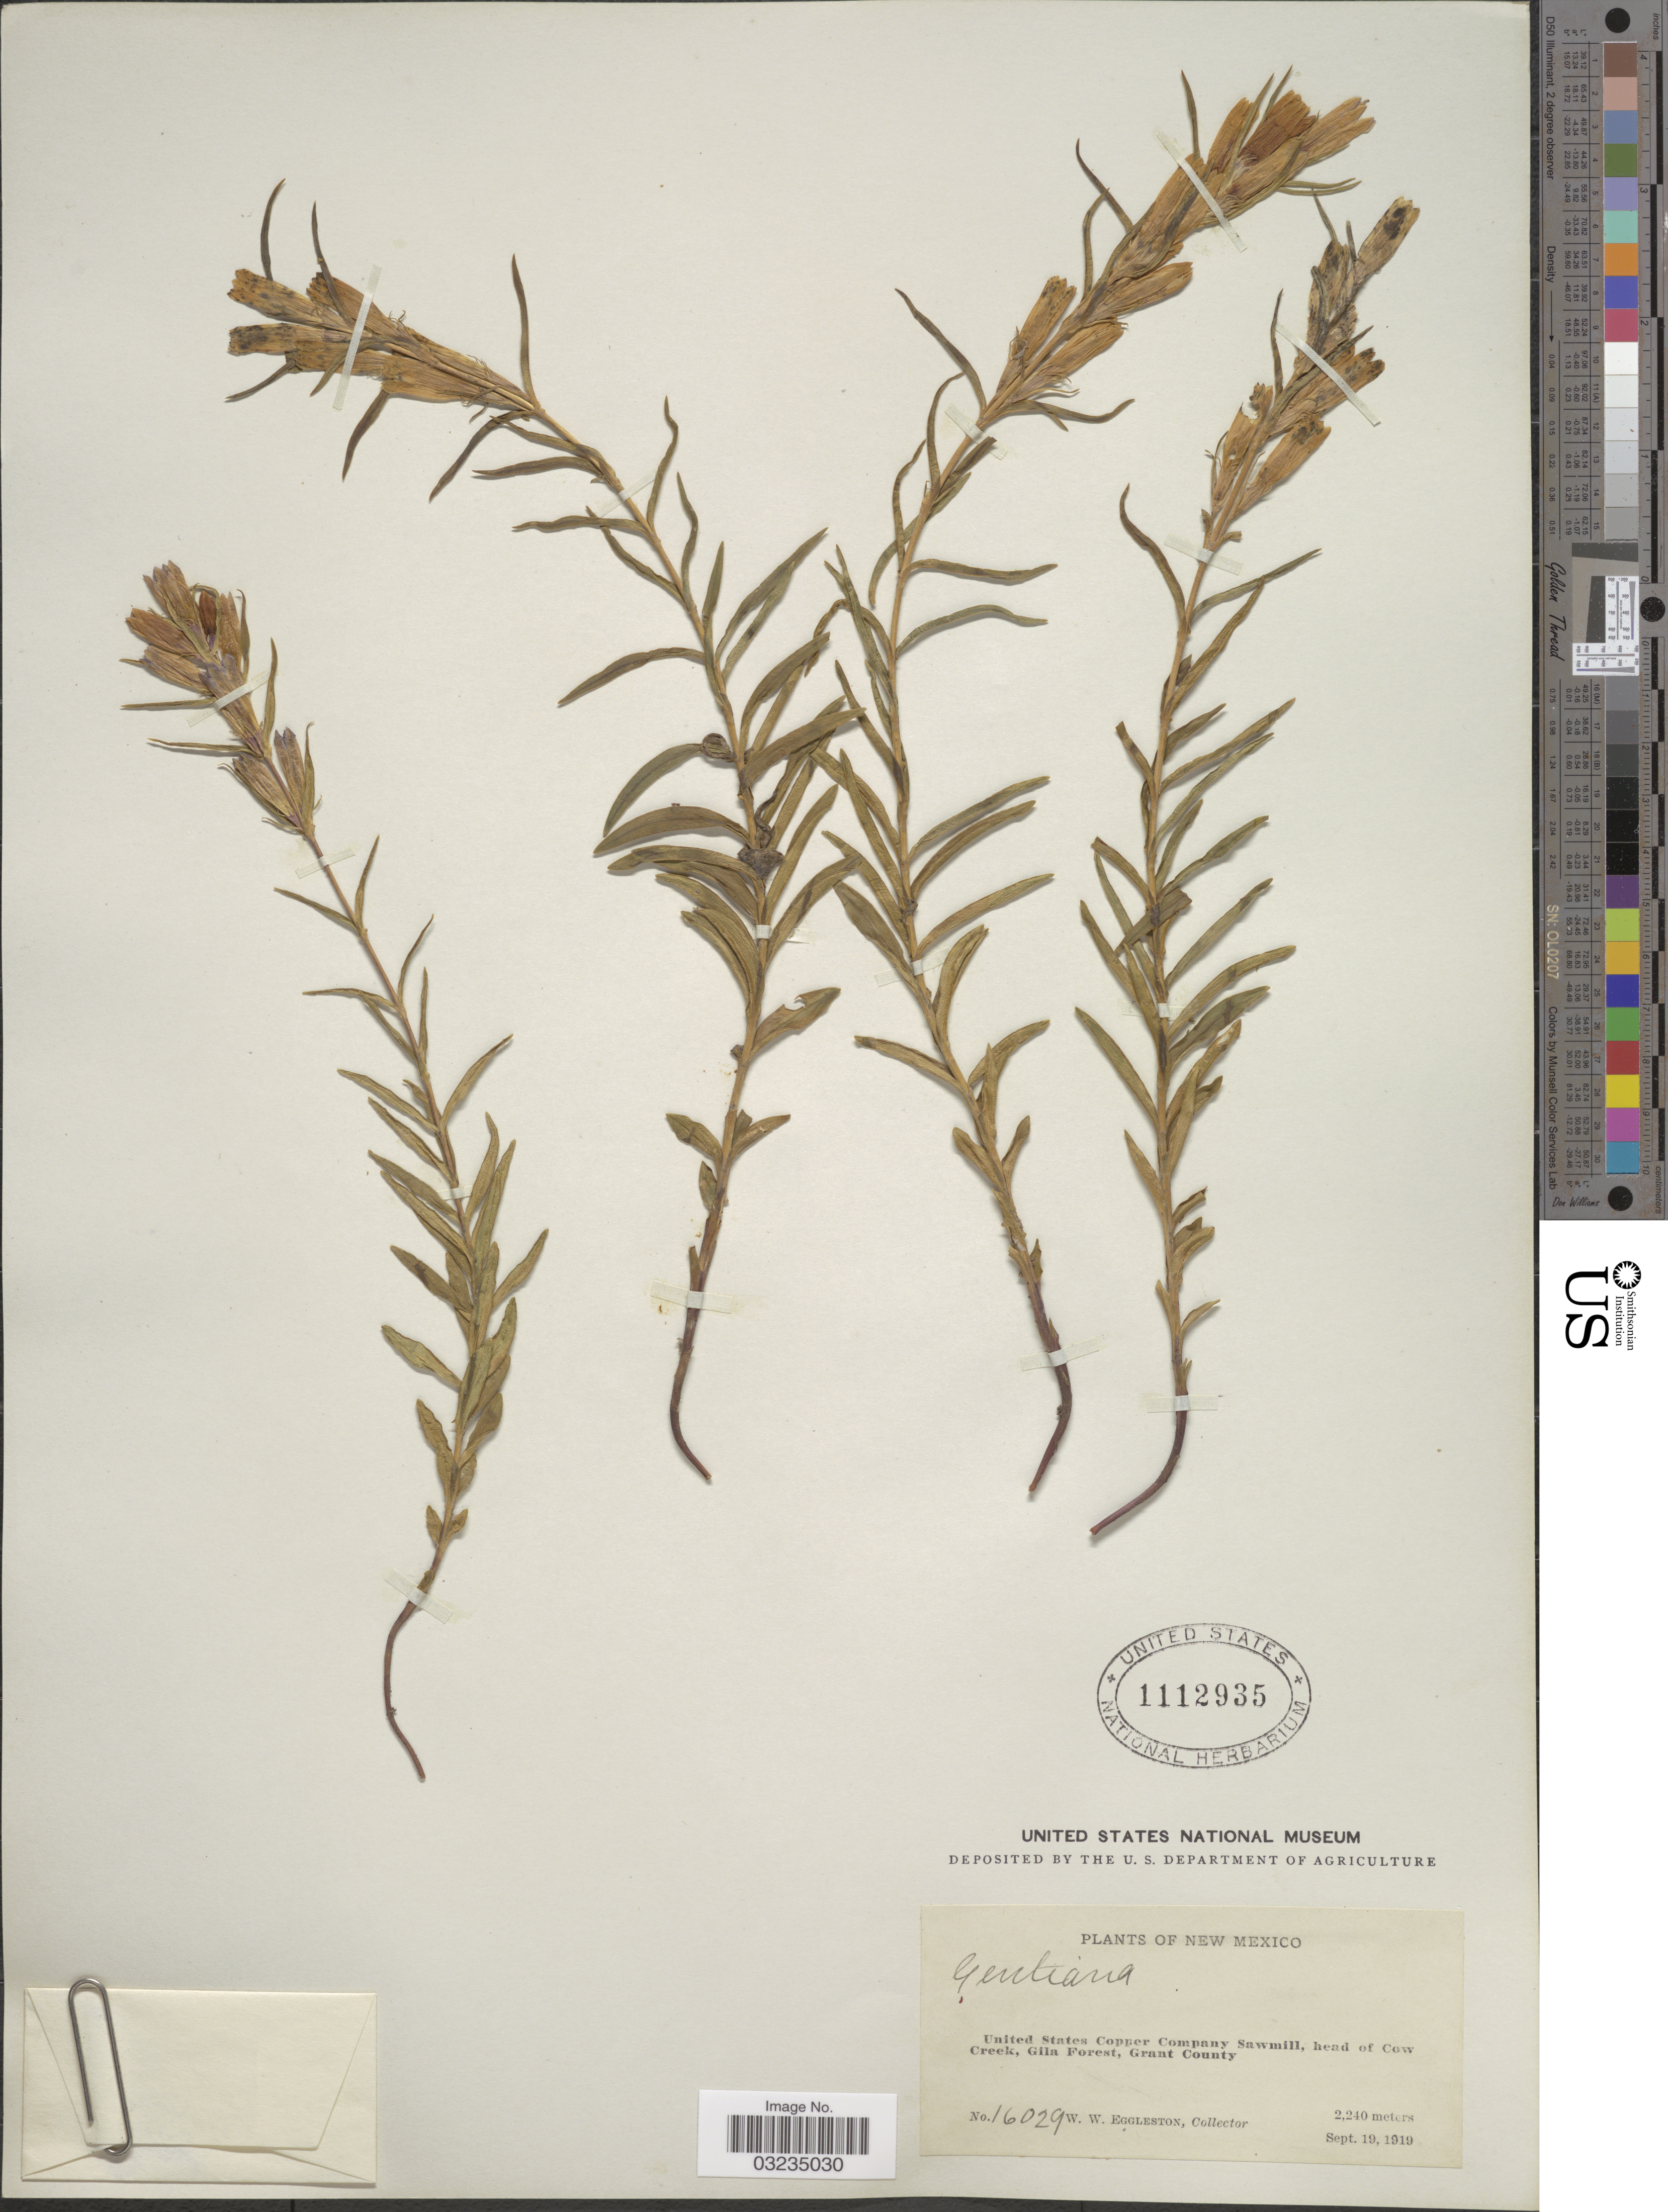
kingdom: Plantae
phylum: Tracheophyta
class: Magnoliopsida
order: Gentianales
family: Gentianaceae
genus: Gentiana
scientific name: Gentiana sp.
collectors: W. W. Eggleston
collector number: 16029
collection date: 1919-09-19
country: United States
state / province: New Mexico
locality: United States Copper Company Sawmill, head of Cow Creek, Gila Forest, Grant County.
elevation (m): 2240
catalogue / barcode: US 1112935